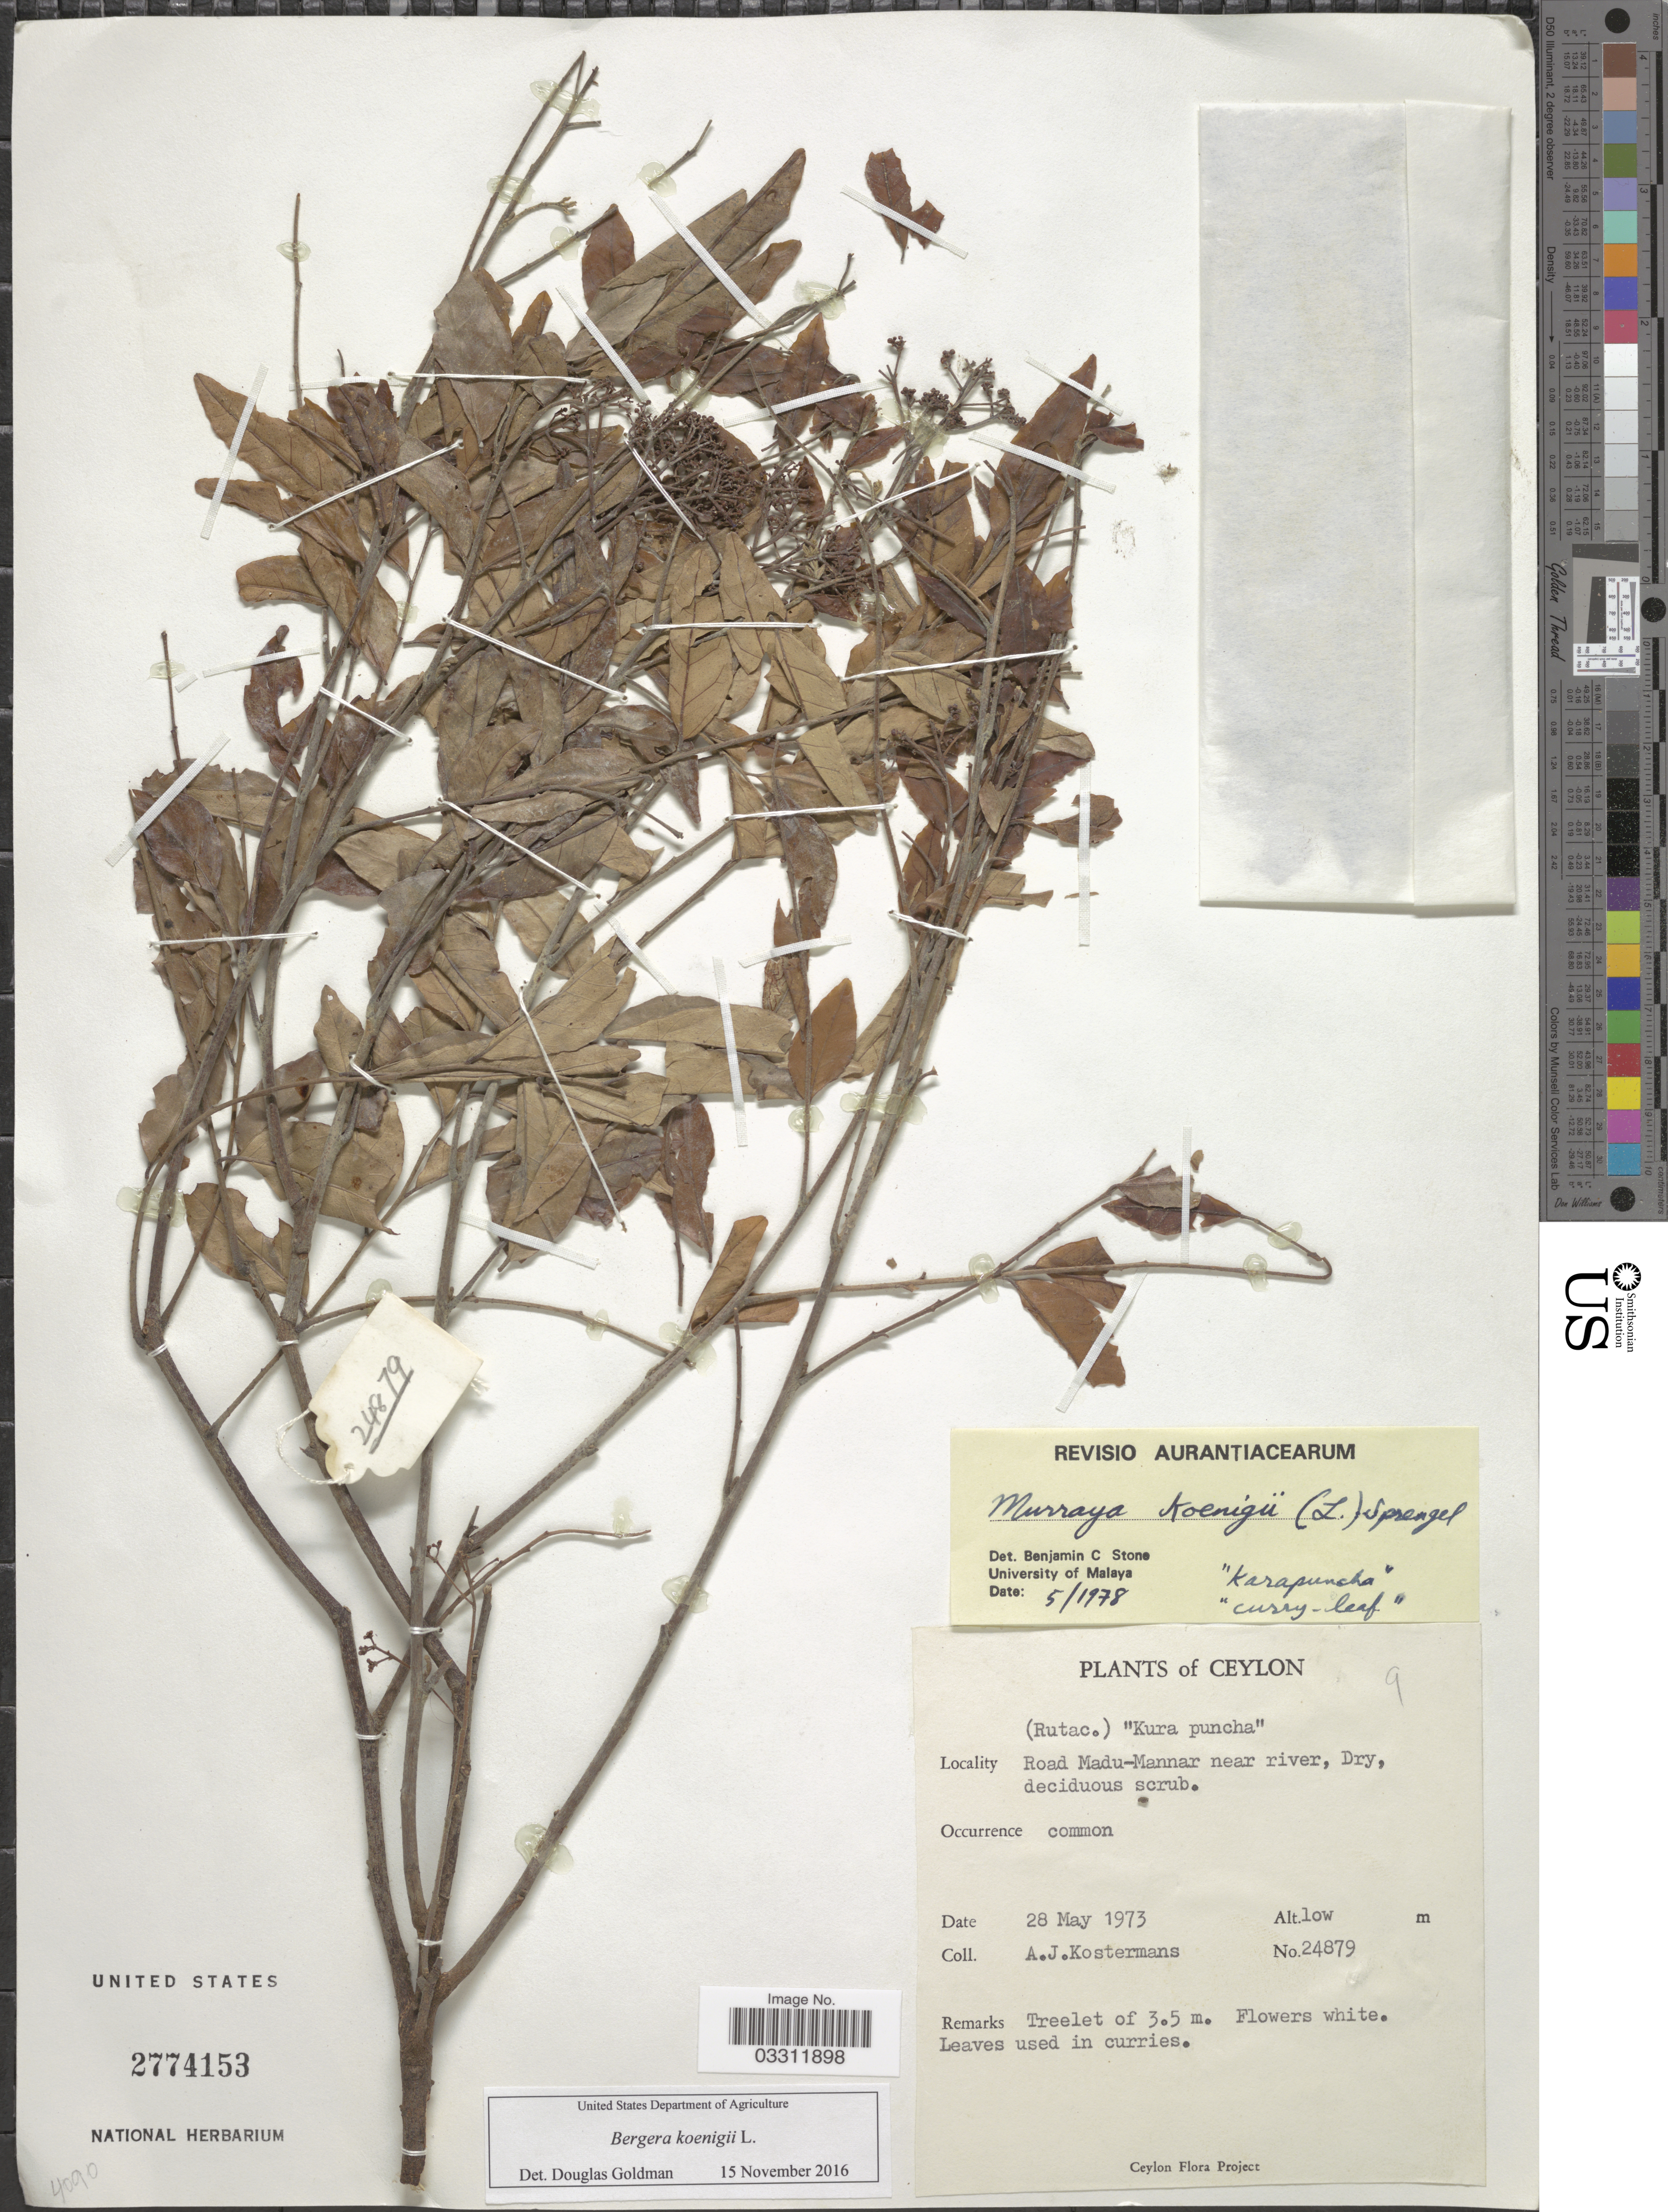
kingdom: Plantae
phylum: Tracheophyta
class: Magnoliopsida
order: Sapindales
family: Rutaceae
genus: Bergera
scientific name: Bergera koenigii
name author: L.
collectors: A. J. G. Kostermans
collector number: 24879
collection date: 1973-05-28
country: Sri Lanka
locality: Ceylon. Road Madu-Mannar near river.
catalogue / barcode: US 2774153